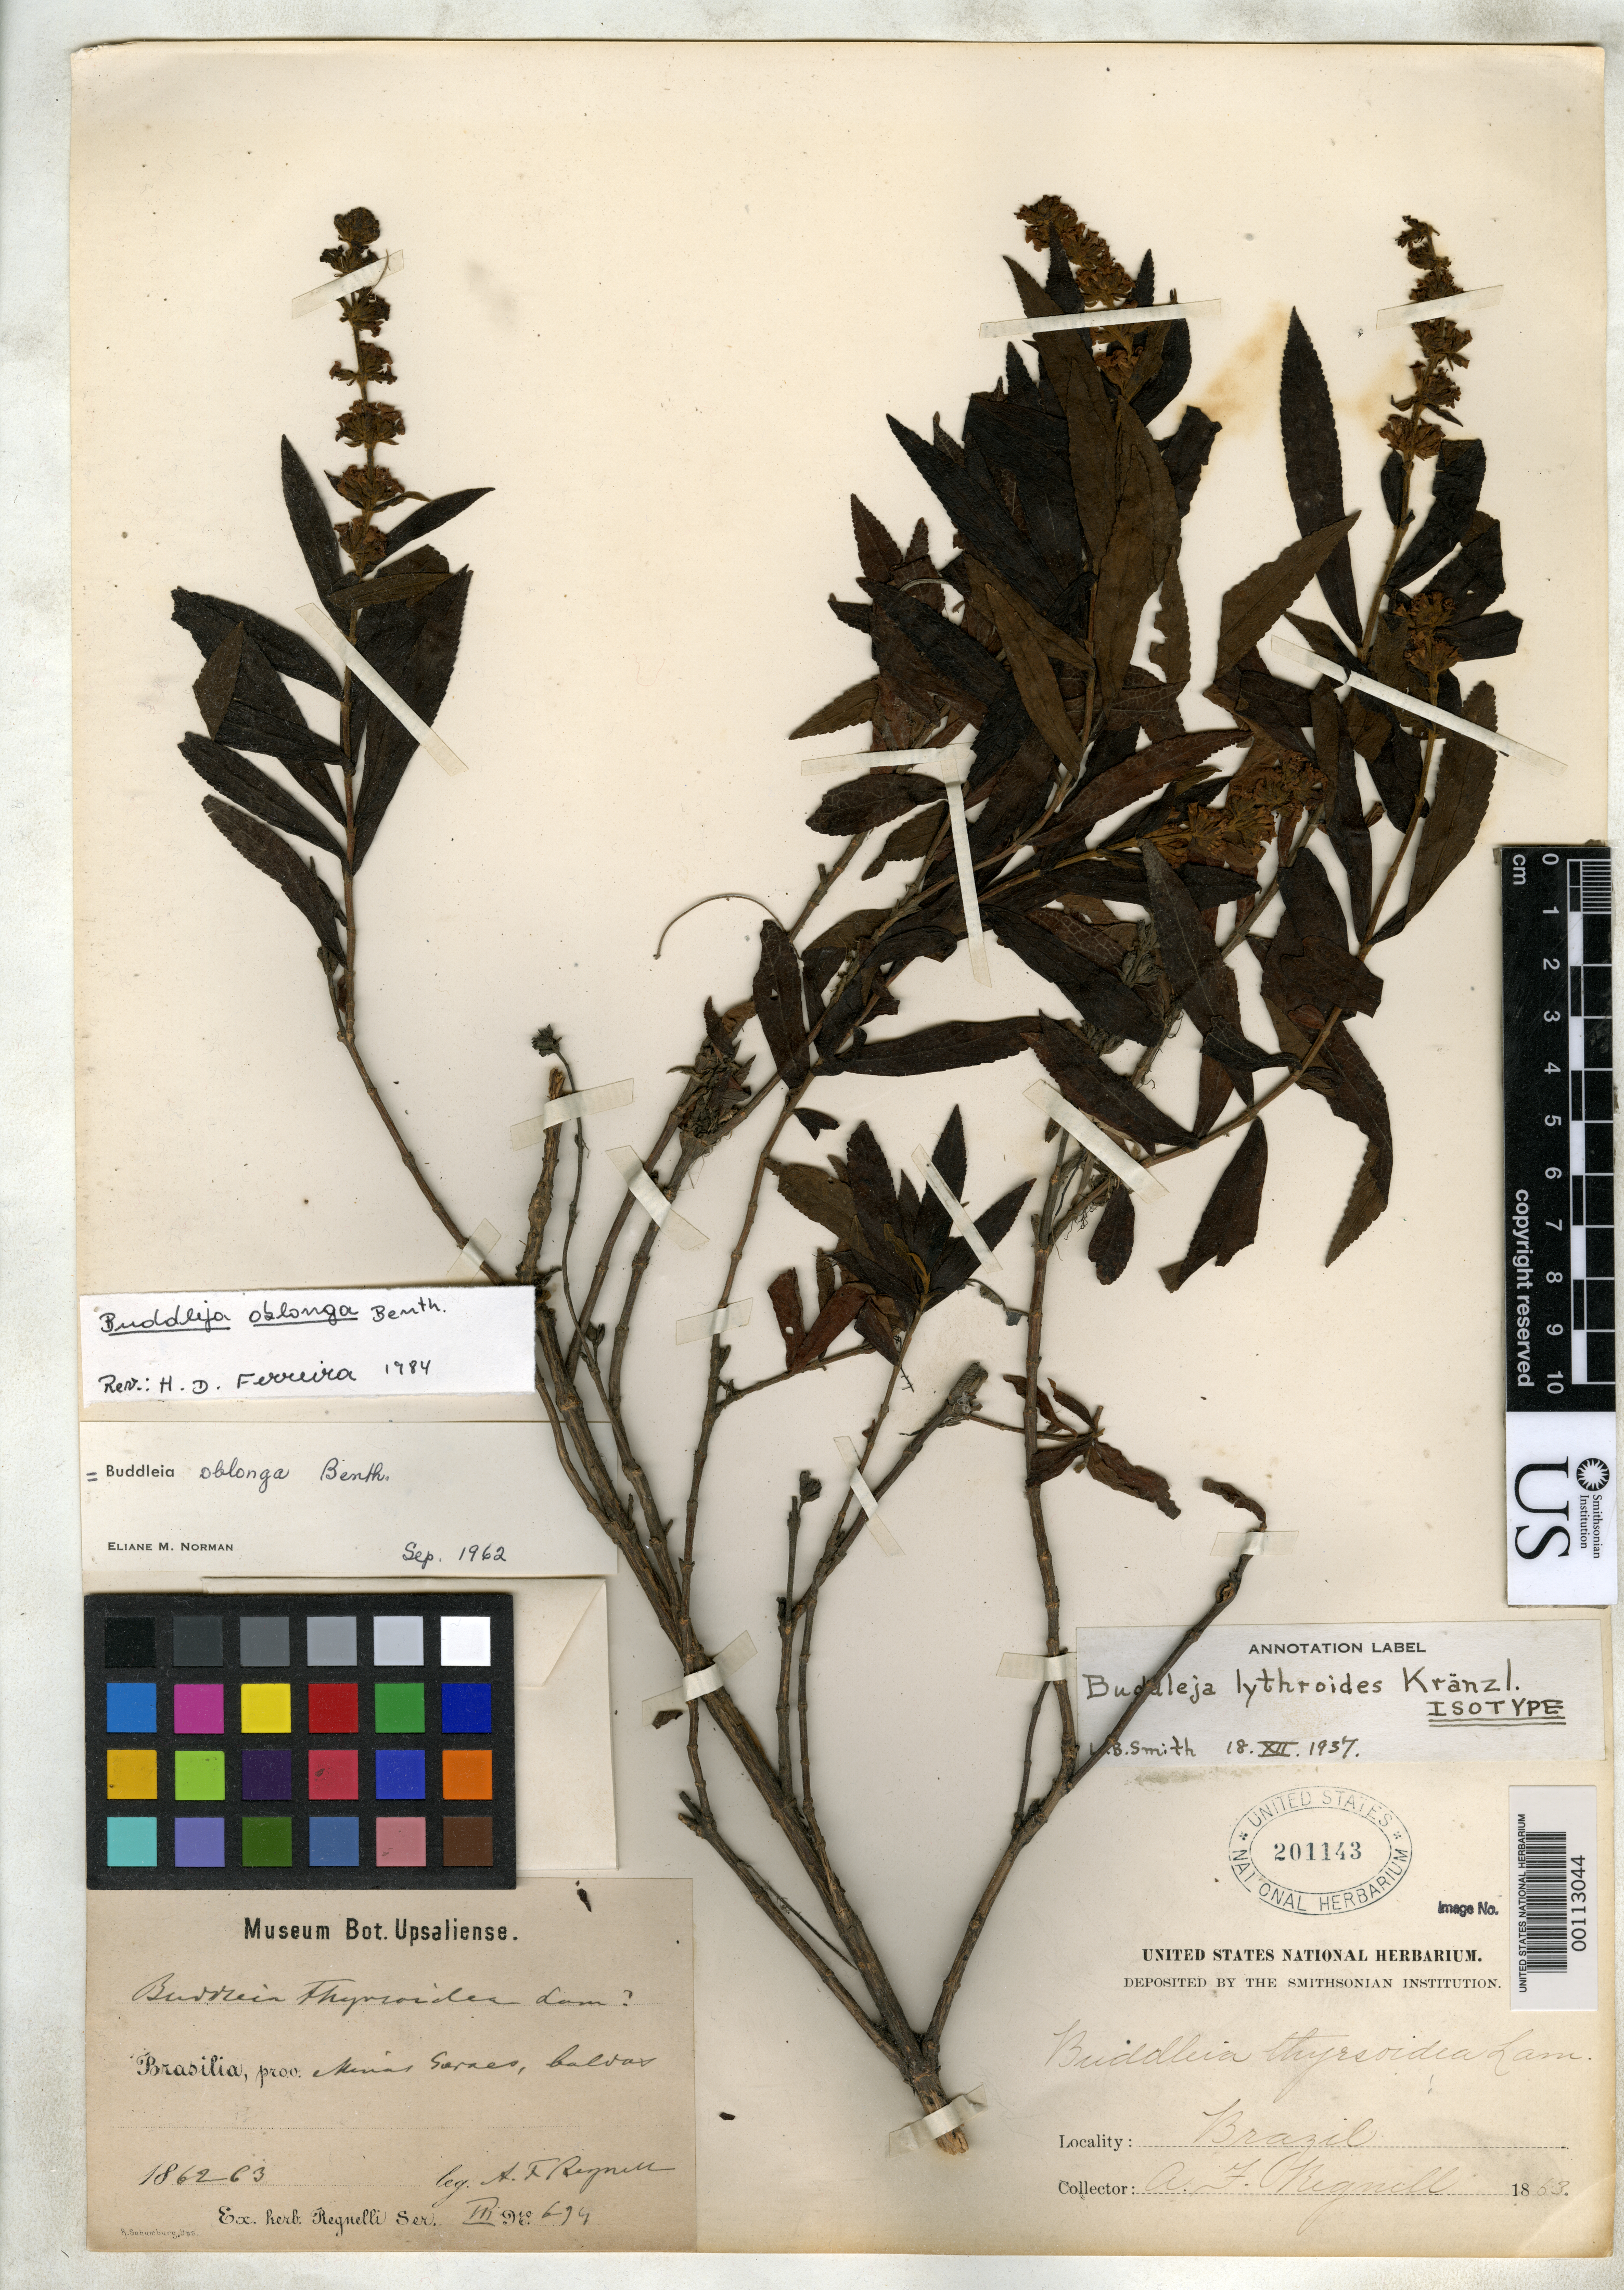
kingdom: Plantae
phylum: Tracheophyta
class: Magnoliopsida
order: Lamiales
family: Scrophulariaceae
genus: Buddleja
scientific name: Buddleja lythroides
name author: Kraenzl.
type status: Type Fragment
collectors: A. F. Regnell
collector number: III 694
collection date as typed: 1862 to -- --- 1863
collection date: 1862/1863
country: Brazil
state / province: Minas Gerais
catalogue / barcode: US 201143